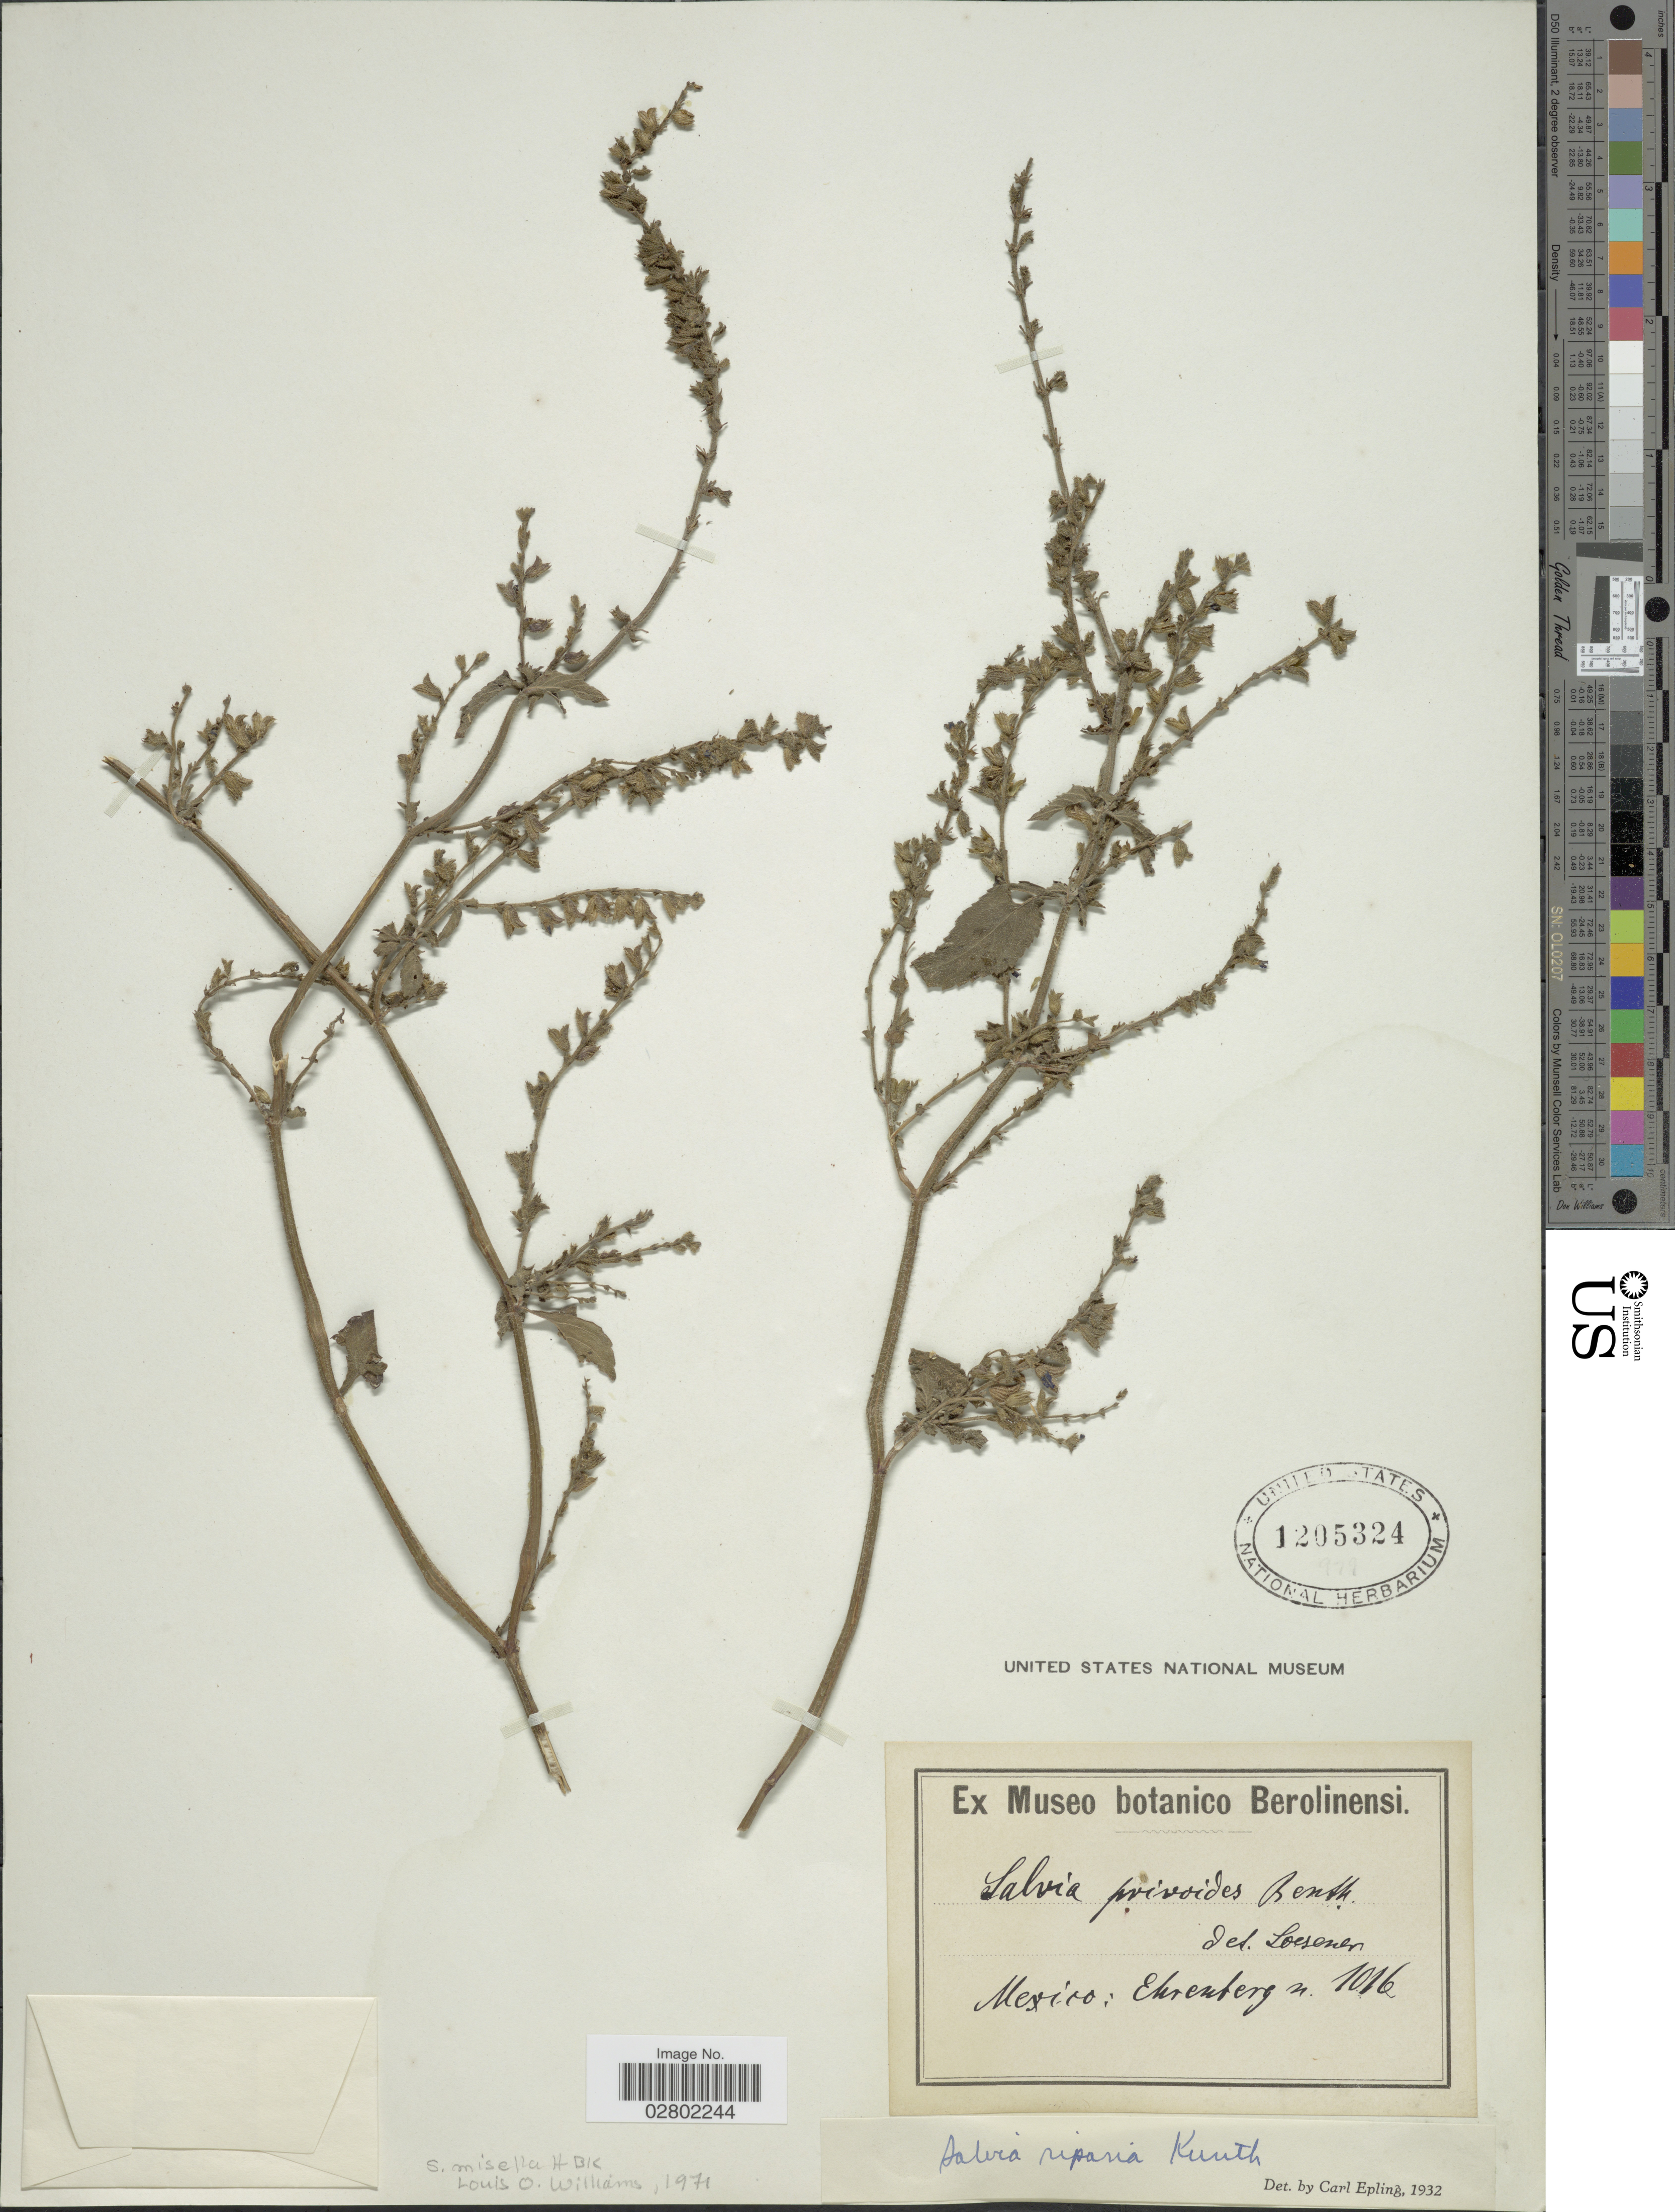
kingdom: Plantae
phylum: Tracheophyta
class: Magnoliopsida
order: Lamiales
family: Lamiaceae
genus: Salvia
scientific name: Salvia misella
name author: Kunth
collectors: -. Ehrenberg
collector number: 1016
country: Mexico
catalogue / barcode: US 1205324